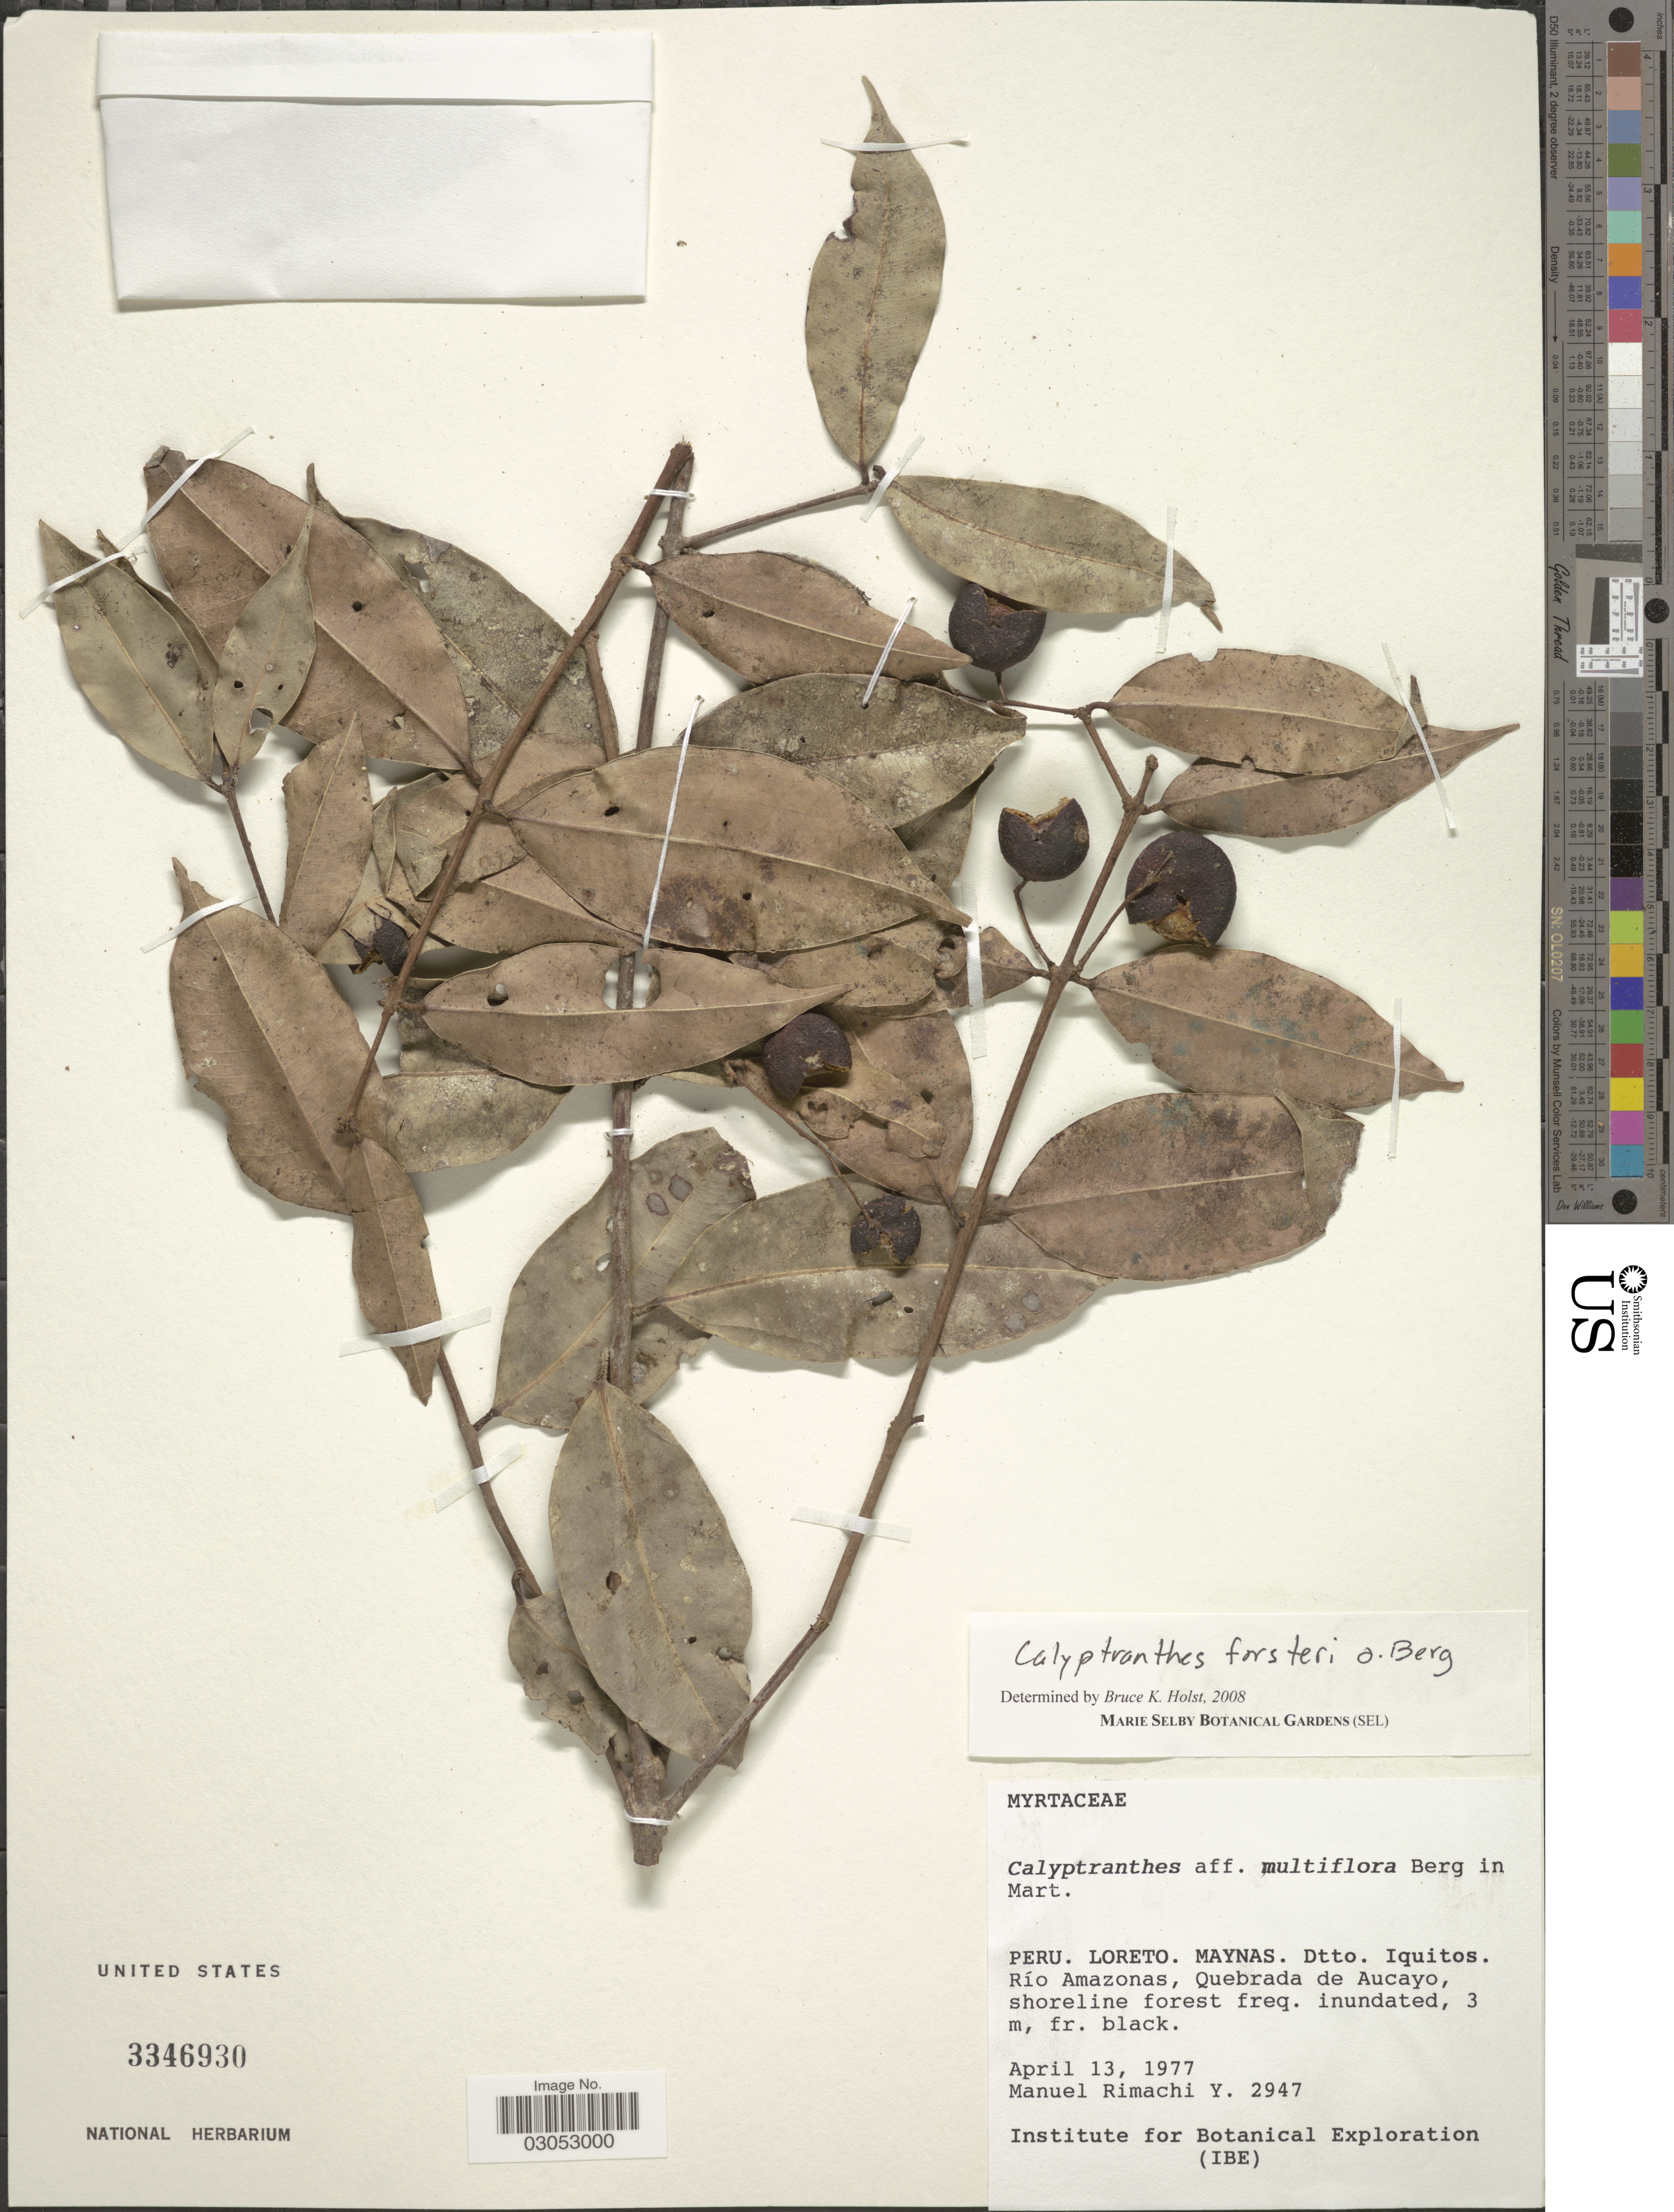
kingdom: Plantae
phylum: Tracheophyta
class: Magnoliopsida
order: Myrtales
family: Myrtaceae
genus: Myrcia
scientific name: Myrcia neoforsteri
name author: A.R. Lourenço & E. Lucas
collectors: M. Rimachi Y.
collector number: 2947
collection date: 1977-04-13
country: Peru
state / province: Loreto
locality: Maynas. Dtto. Iquitos. Río Amazonas, Quebrada de Aucayo.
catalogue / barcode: US 3346930